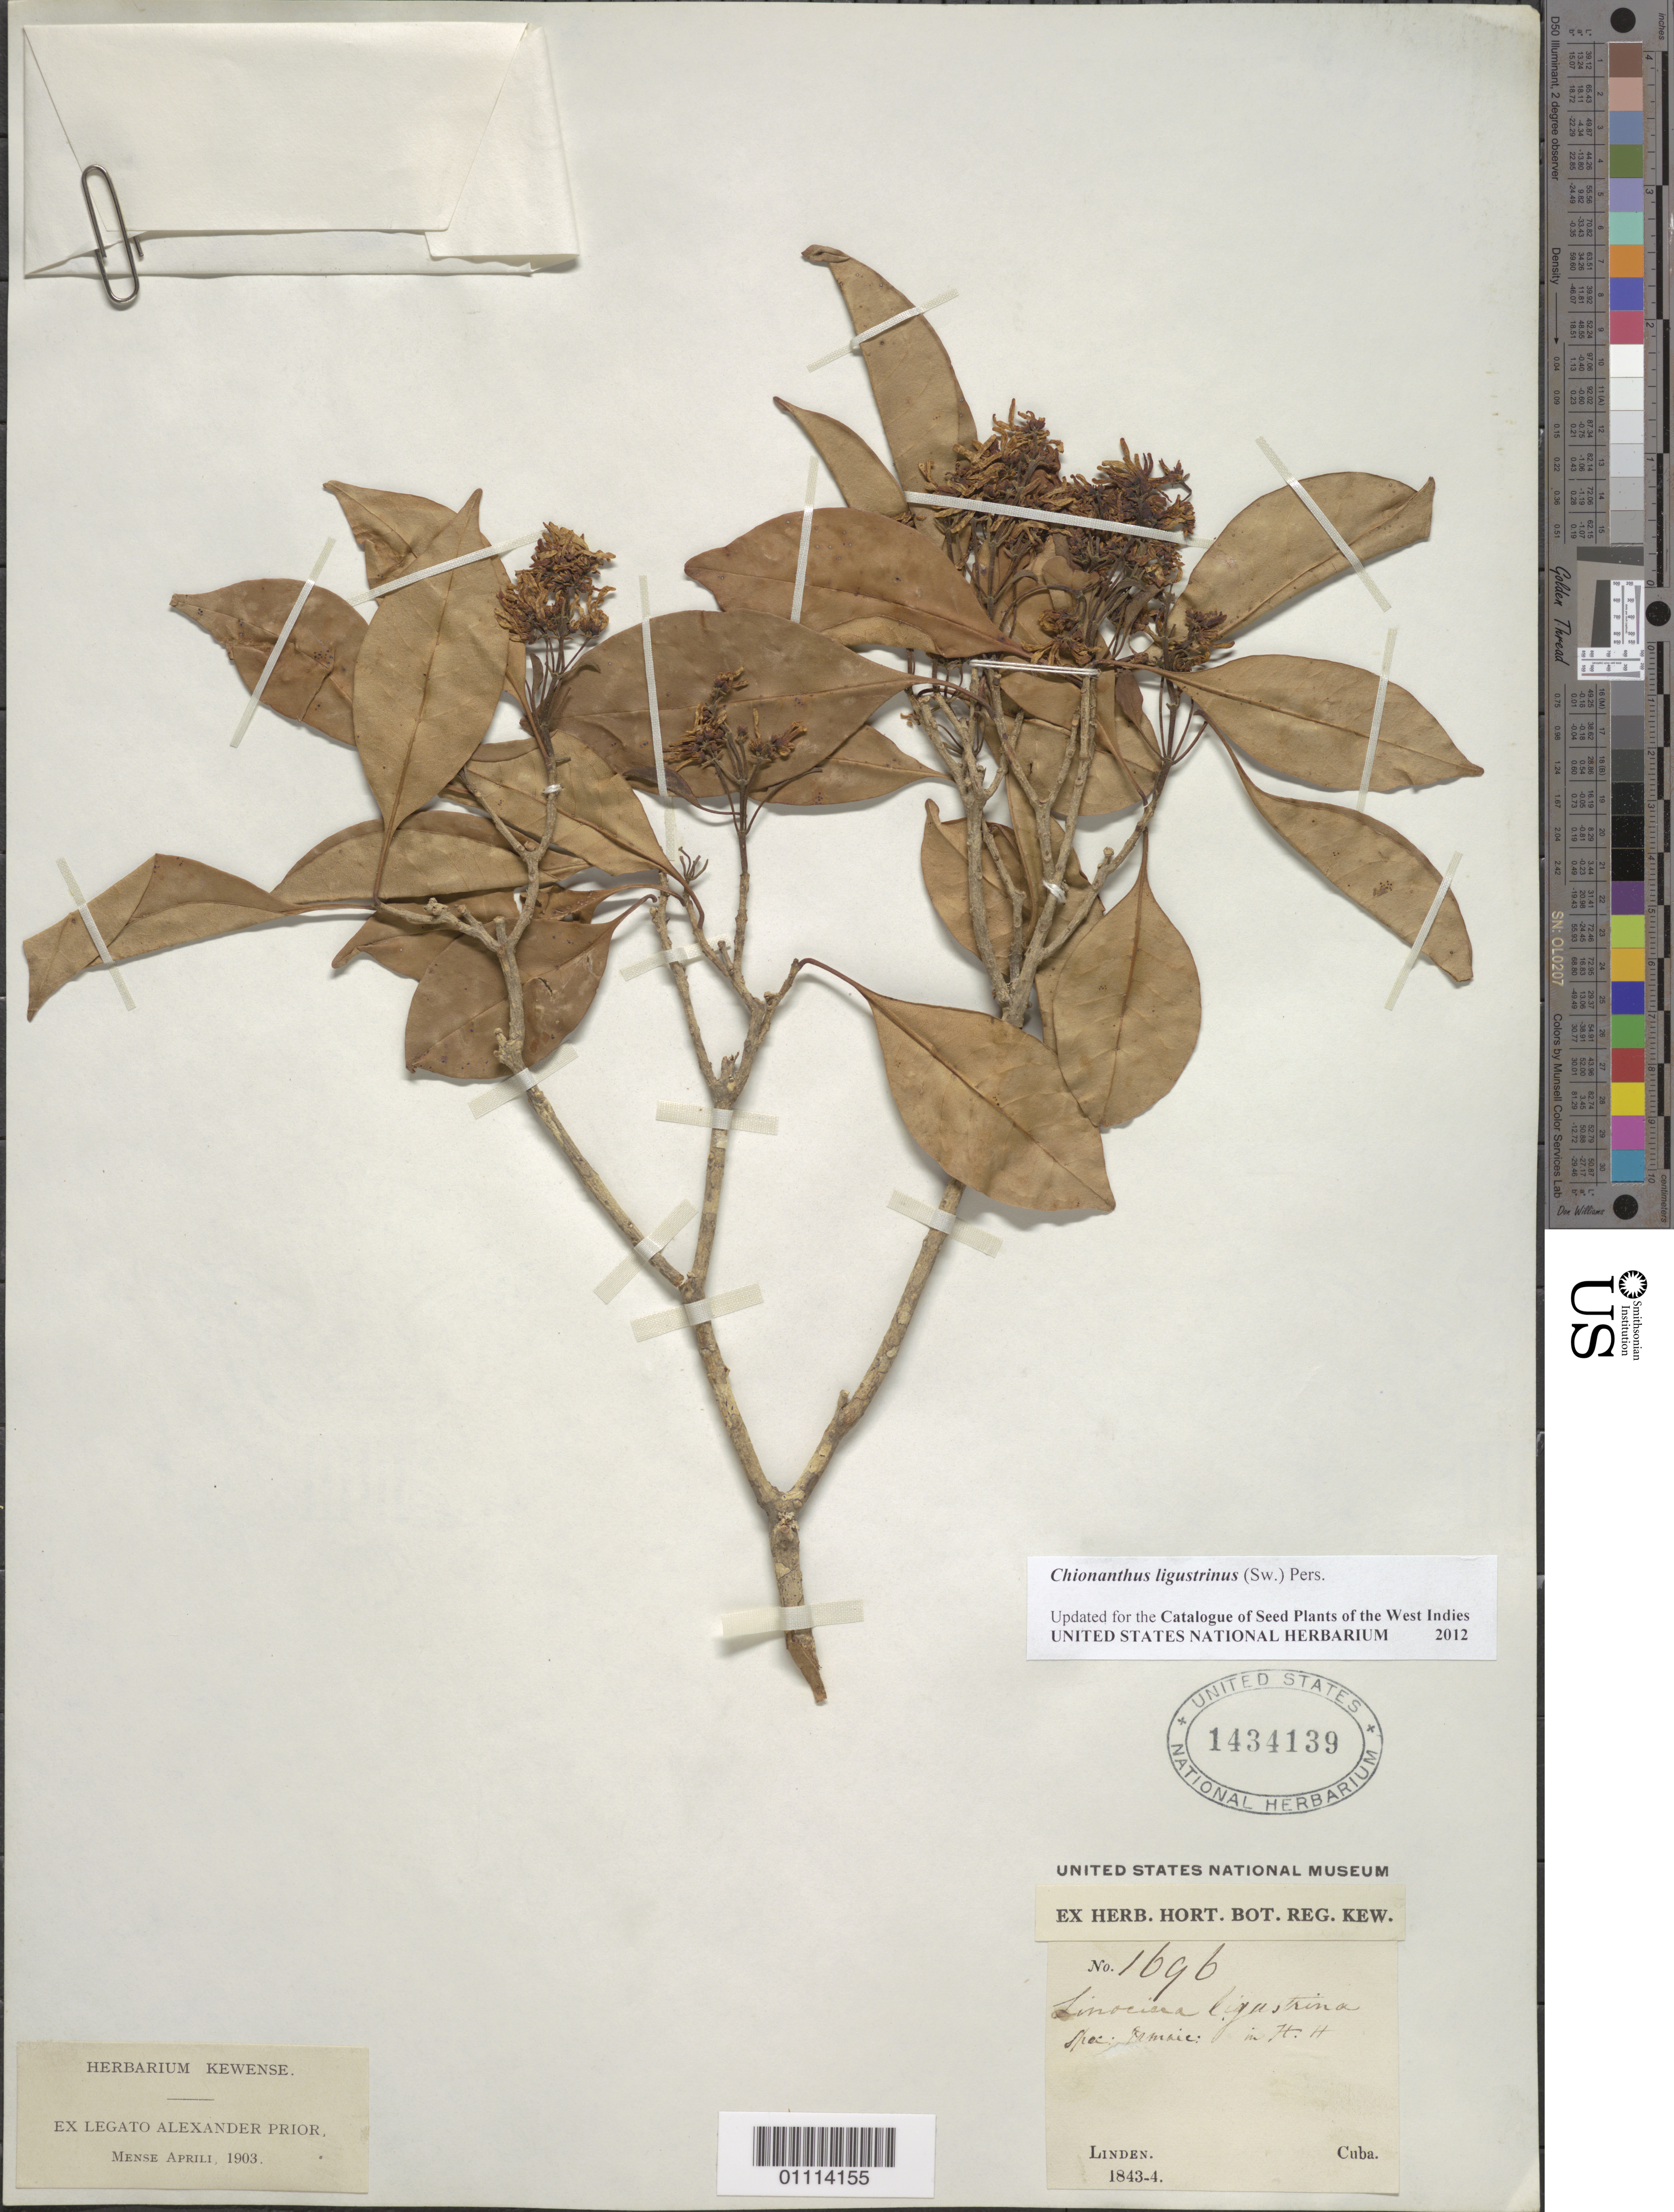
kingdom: Plantae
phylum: Tracheophyta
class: Magnoliopsida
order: Lamiales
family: Oleaceae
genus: Linociera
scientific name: Linociera ligustrina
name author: (Sw.) Sw.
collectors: -- Linden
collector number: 1696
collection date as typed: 1843 to 1844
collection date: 1843/1844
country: Cuba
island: Cuba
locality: Cuba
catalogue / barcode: US 1434139